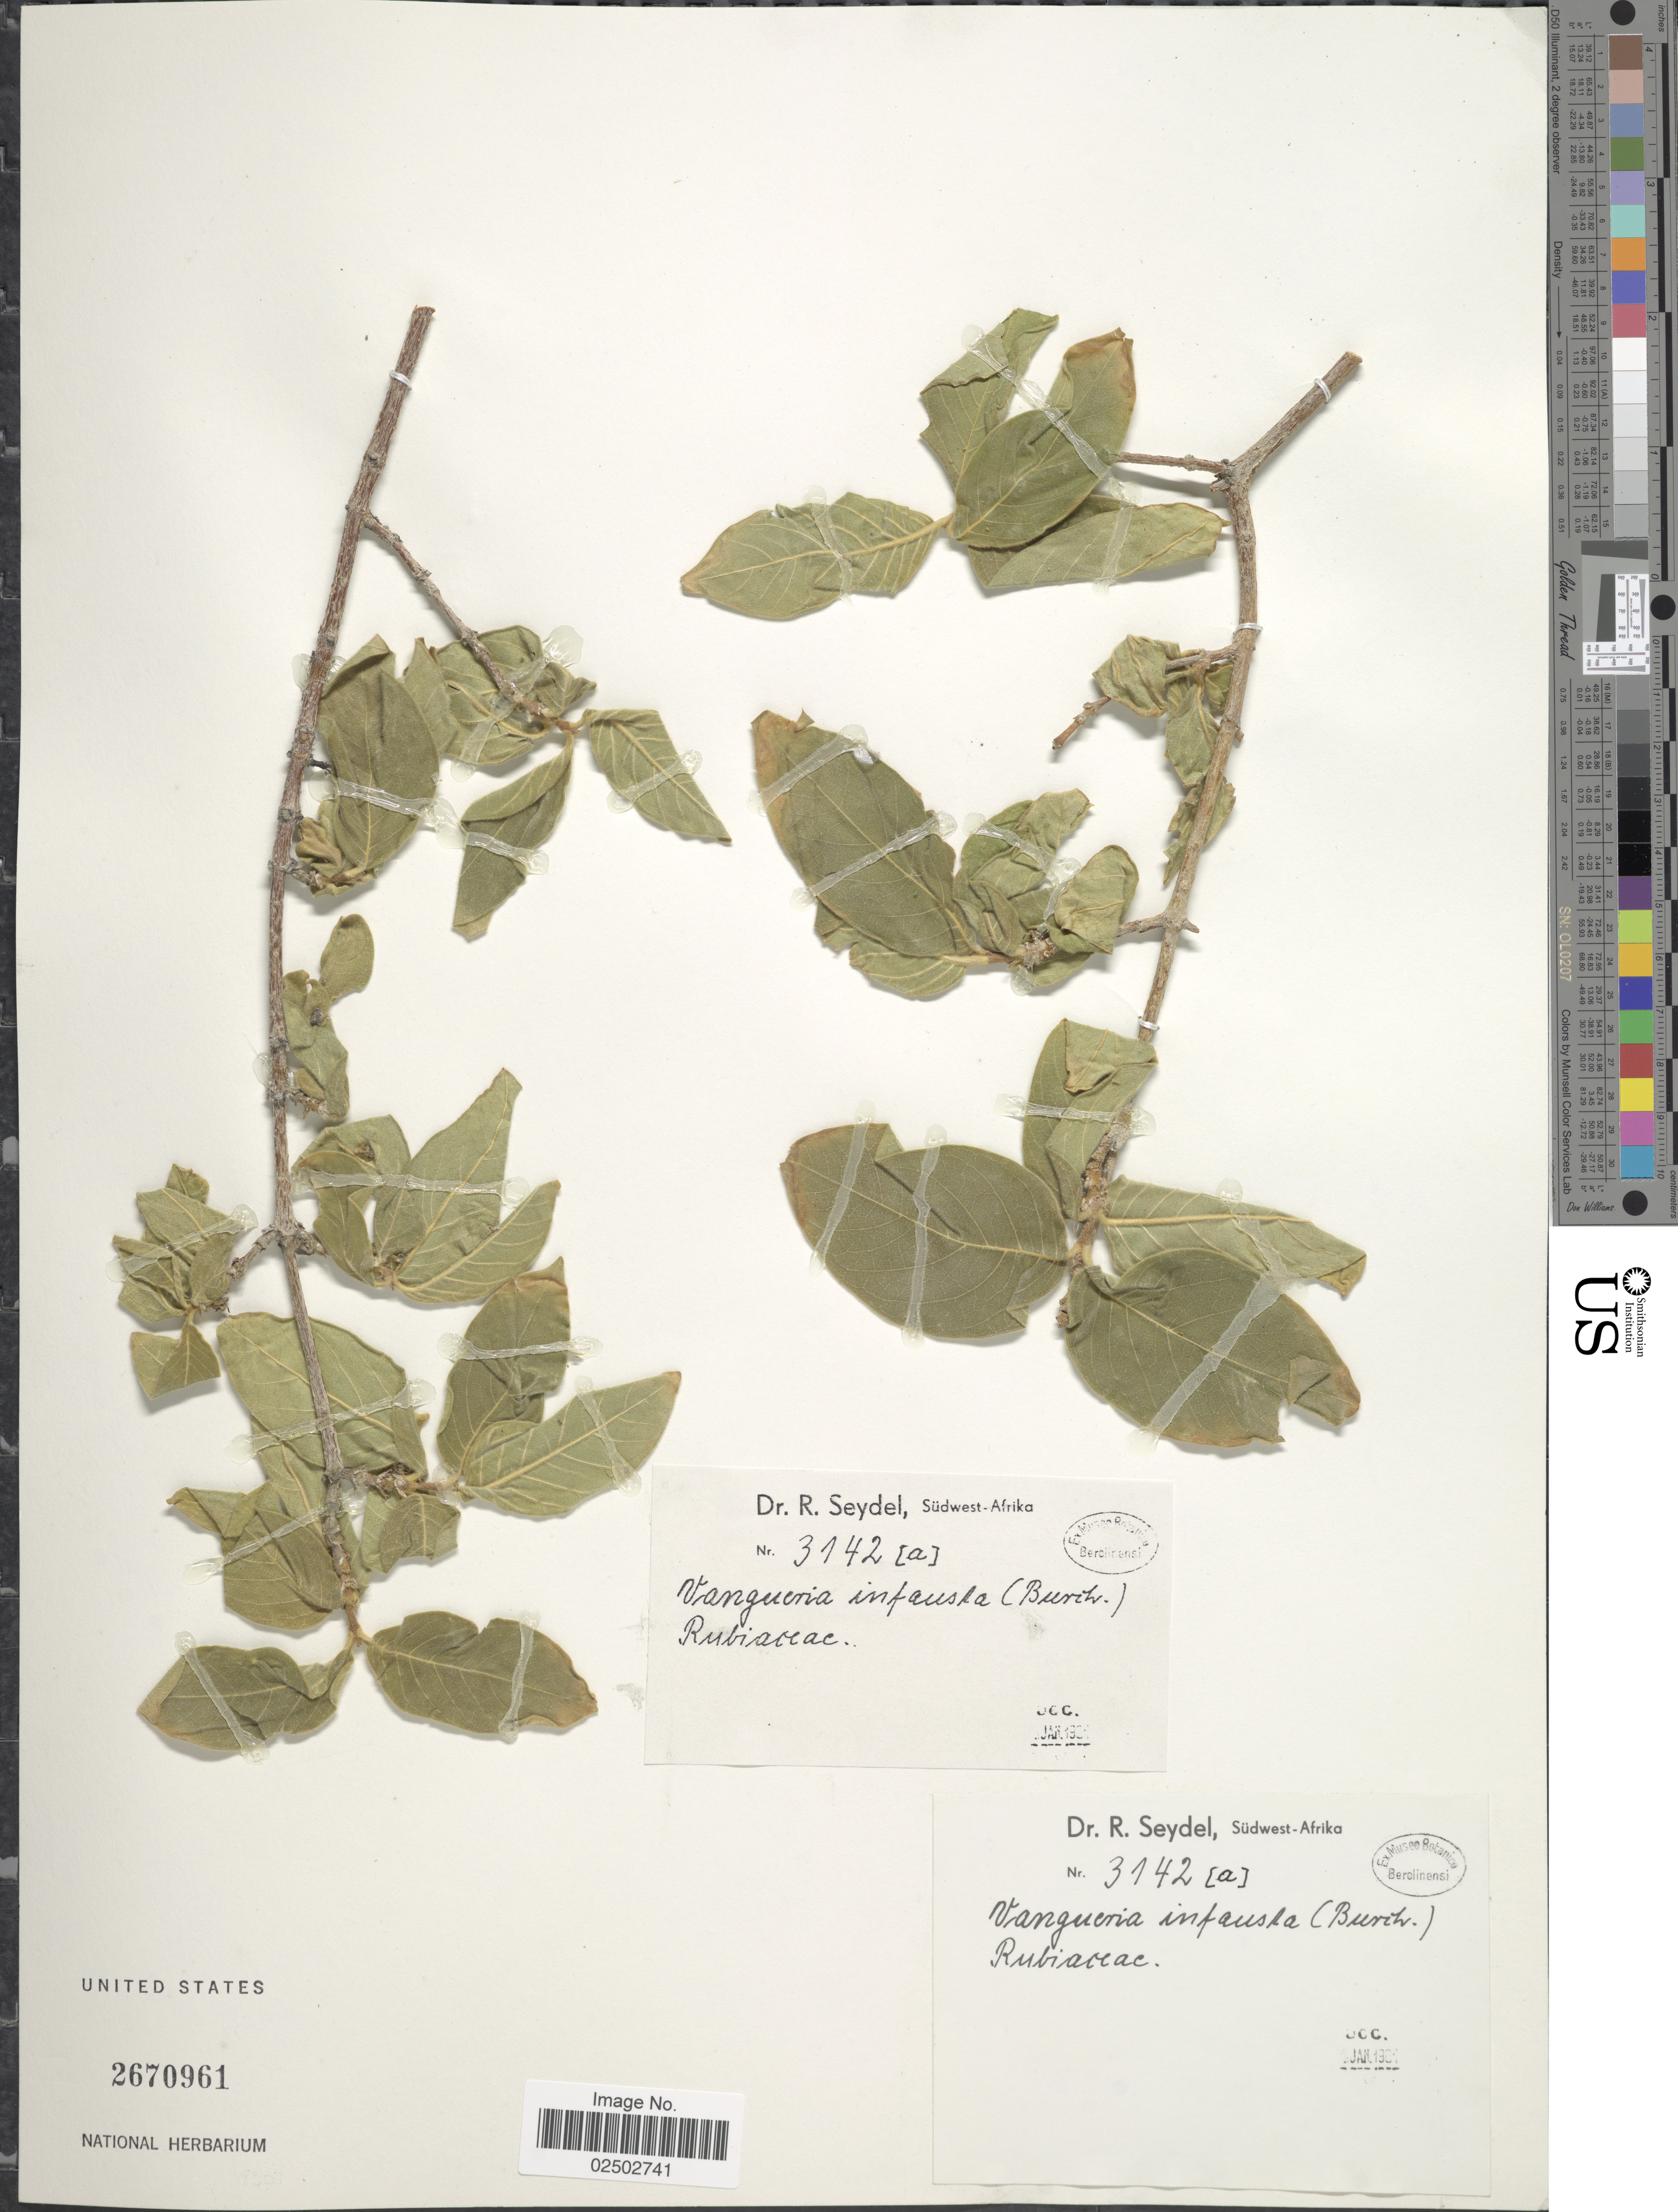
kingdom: Plantae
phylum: Tracheophyta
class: Magnoliopsida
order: Gentianales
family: Rubiaceae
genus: Vangueria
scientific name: Vangueria infausta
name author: D.G. Burch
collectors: R. Seydel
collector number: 3142 [a]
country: Namibia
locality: Sudwest-Afrika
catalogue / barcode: US 2670961